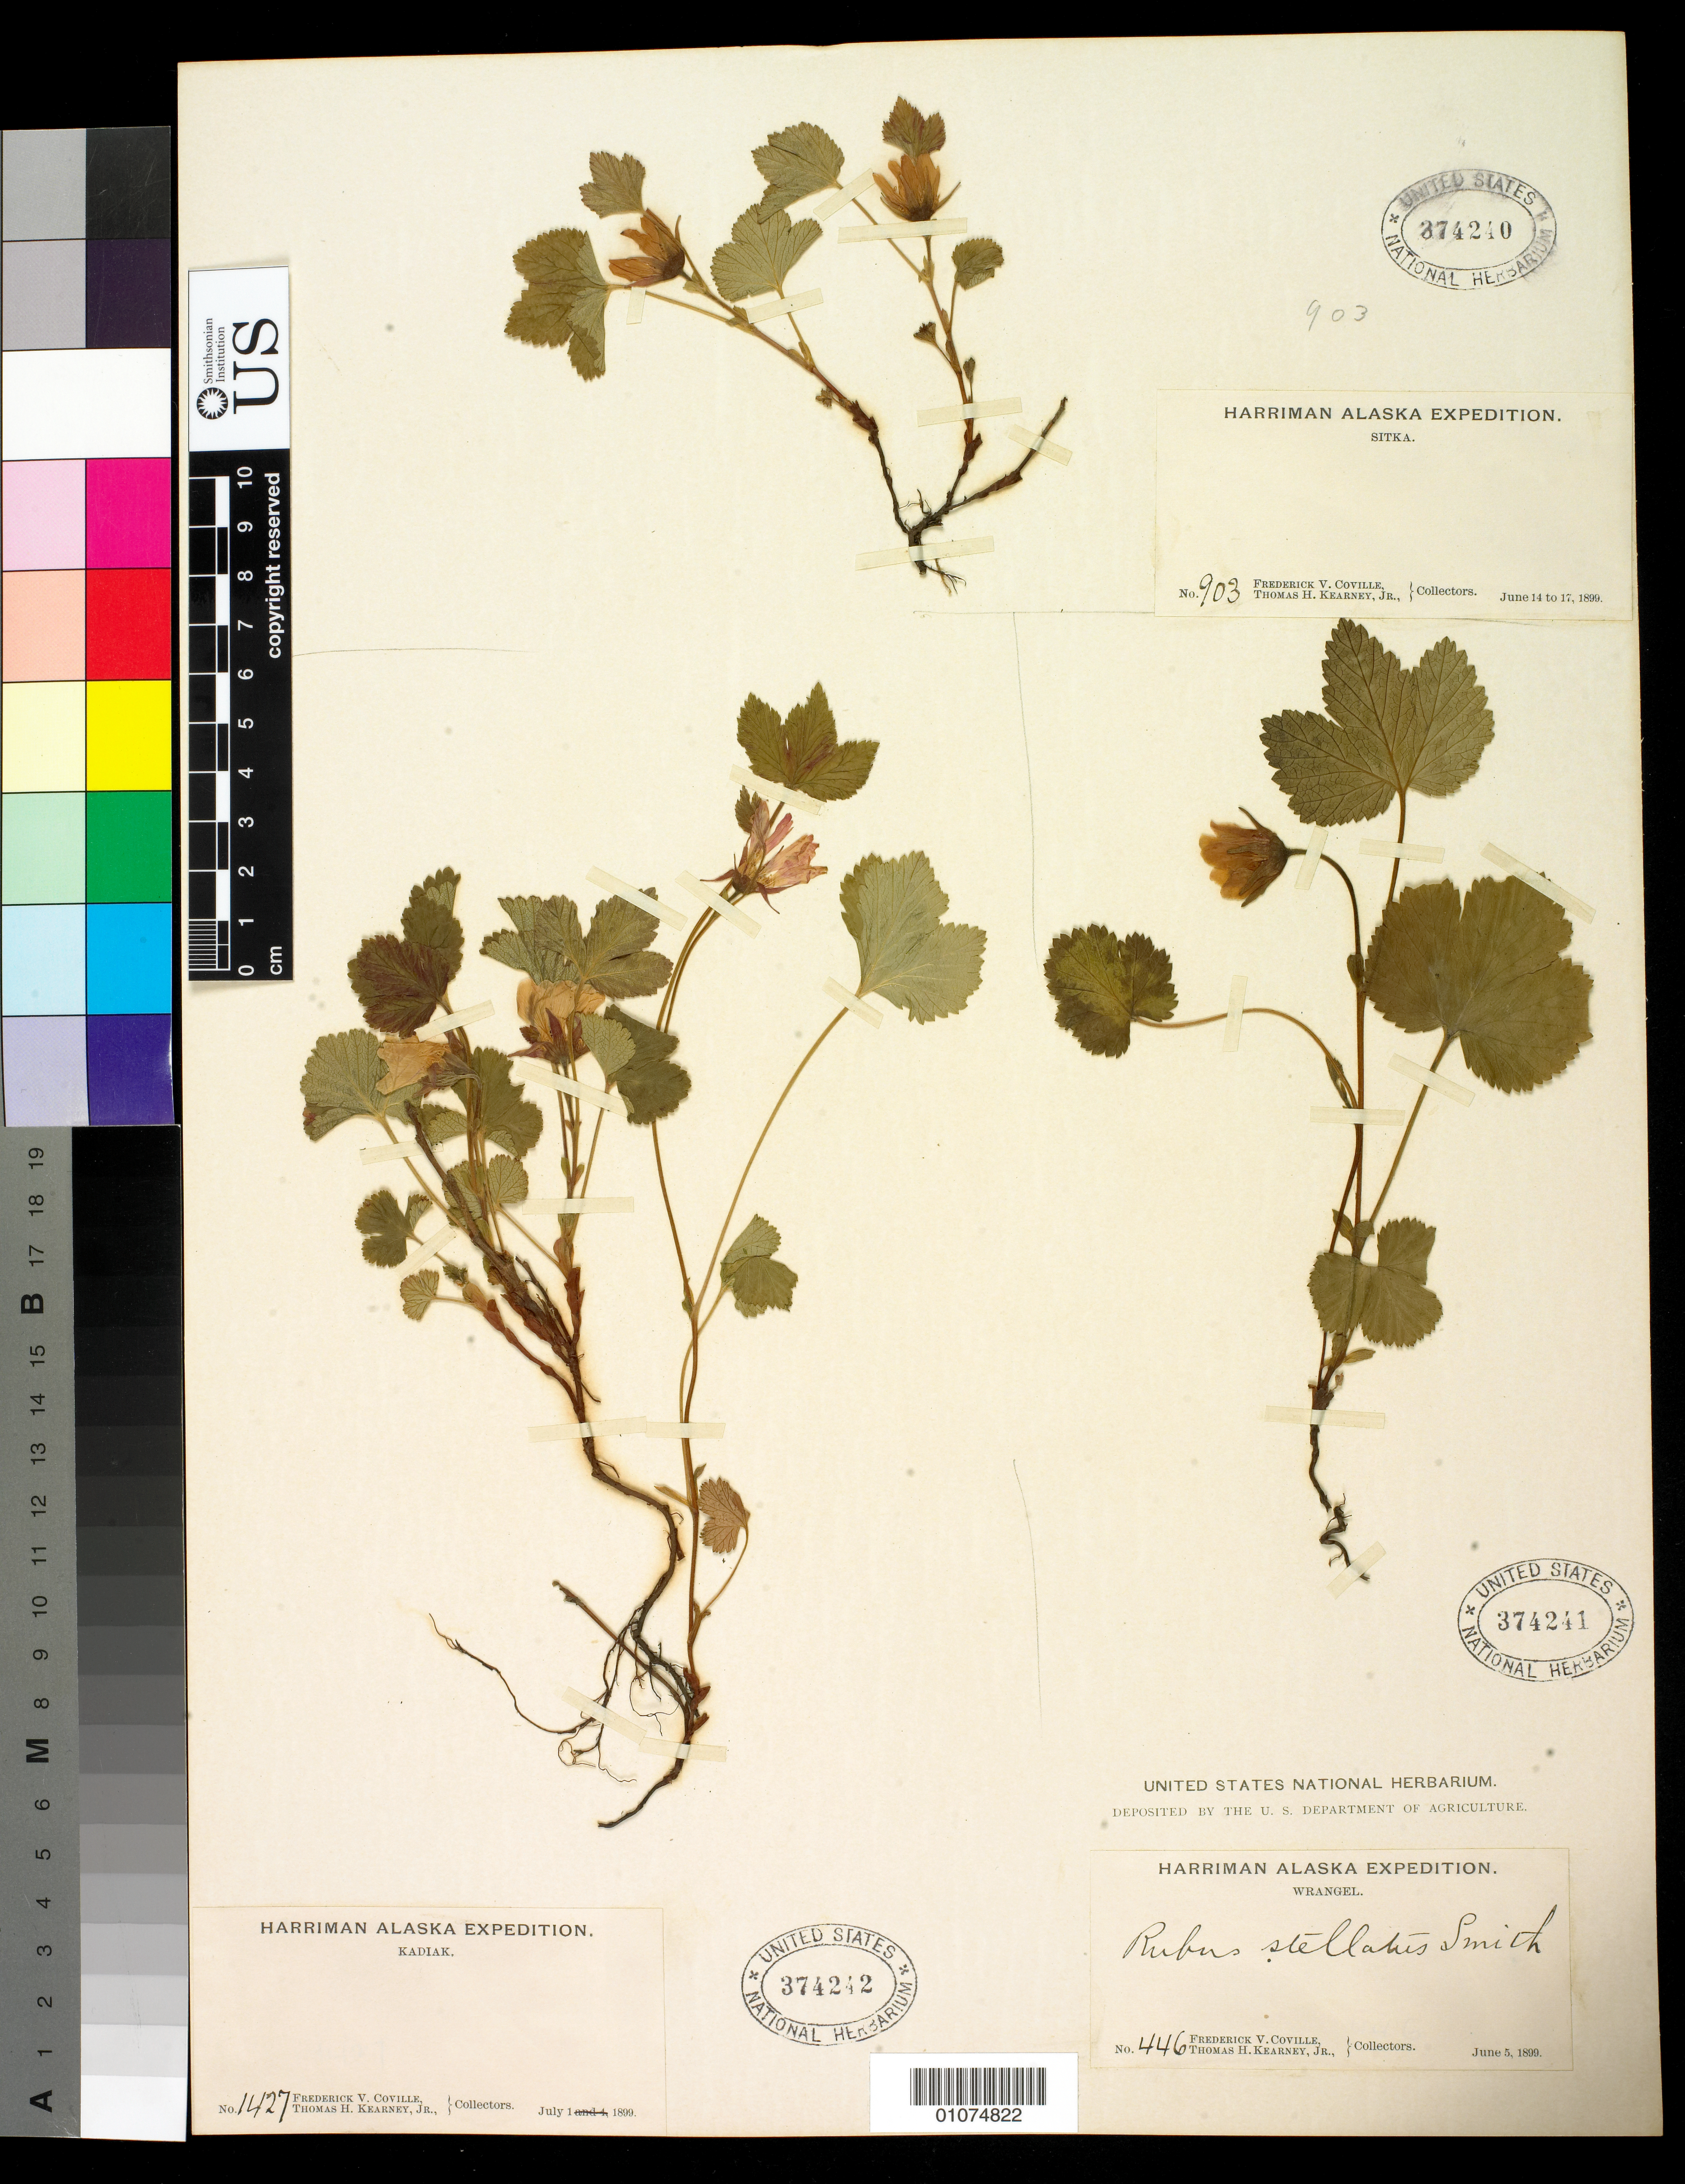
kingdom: Plantae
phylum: Tracheophyta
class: Magnoliopsida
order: Rosales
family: Rosaceae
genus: Rubus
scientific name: Rubus stellatus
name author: Sm.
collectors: F. V. Coville & T. H. Kearney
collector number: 446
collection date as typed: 05 Jun 1899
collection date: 1899-06-05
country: United States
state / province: Alaska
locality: Wrangell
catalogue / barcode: US 374241